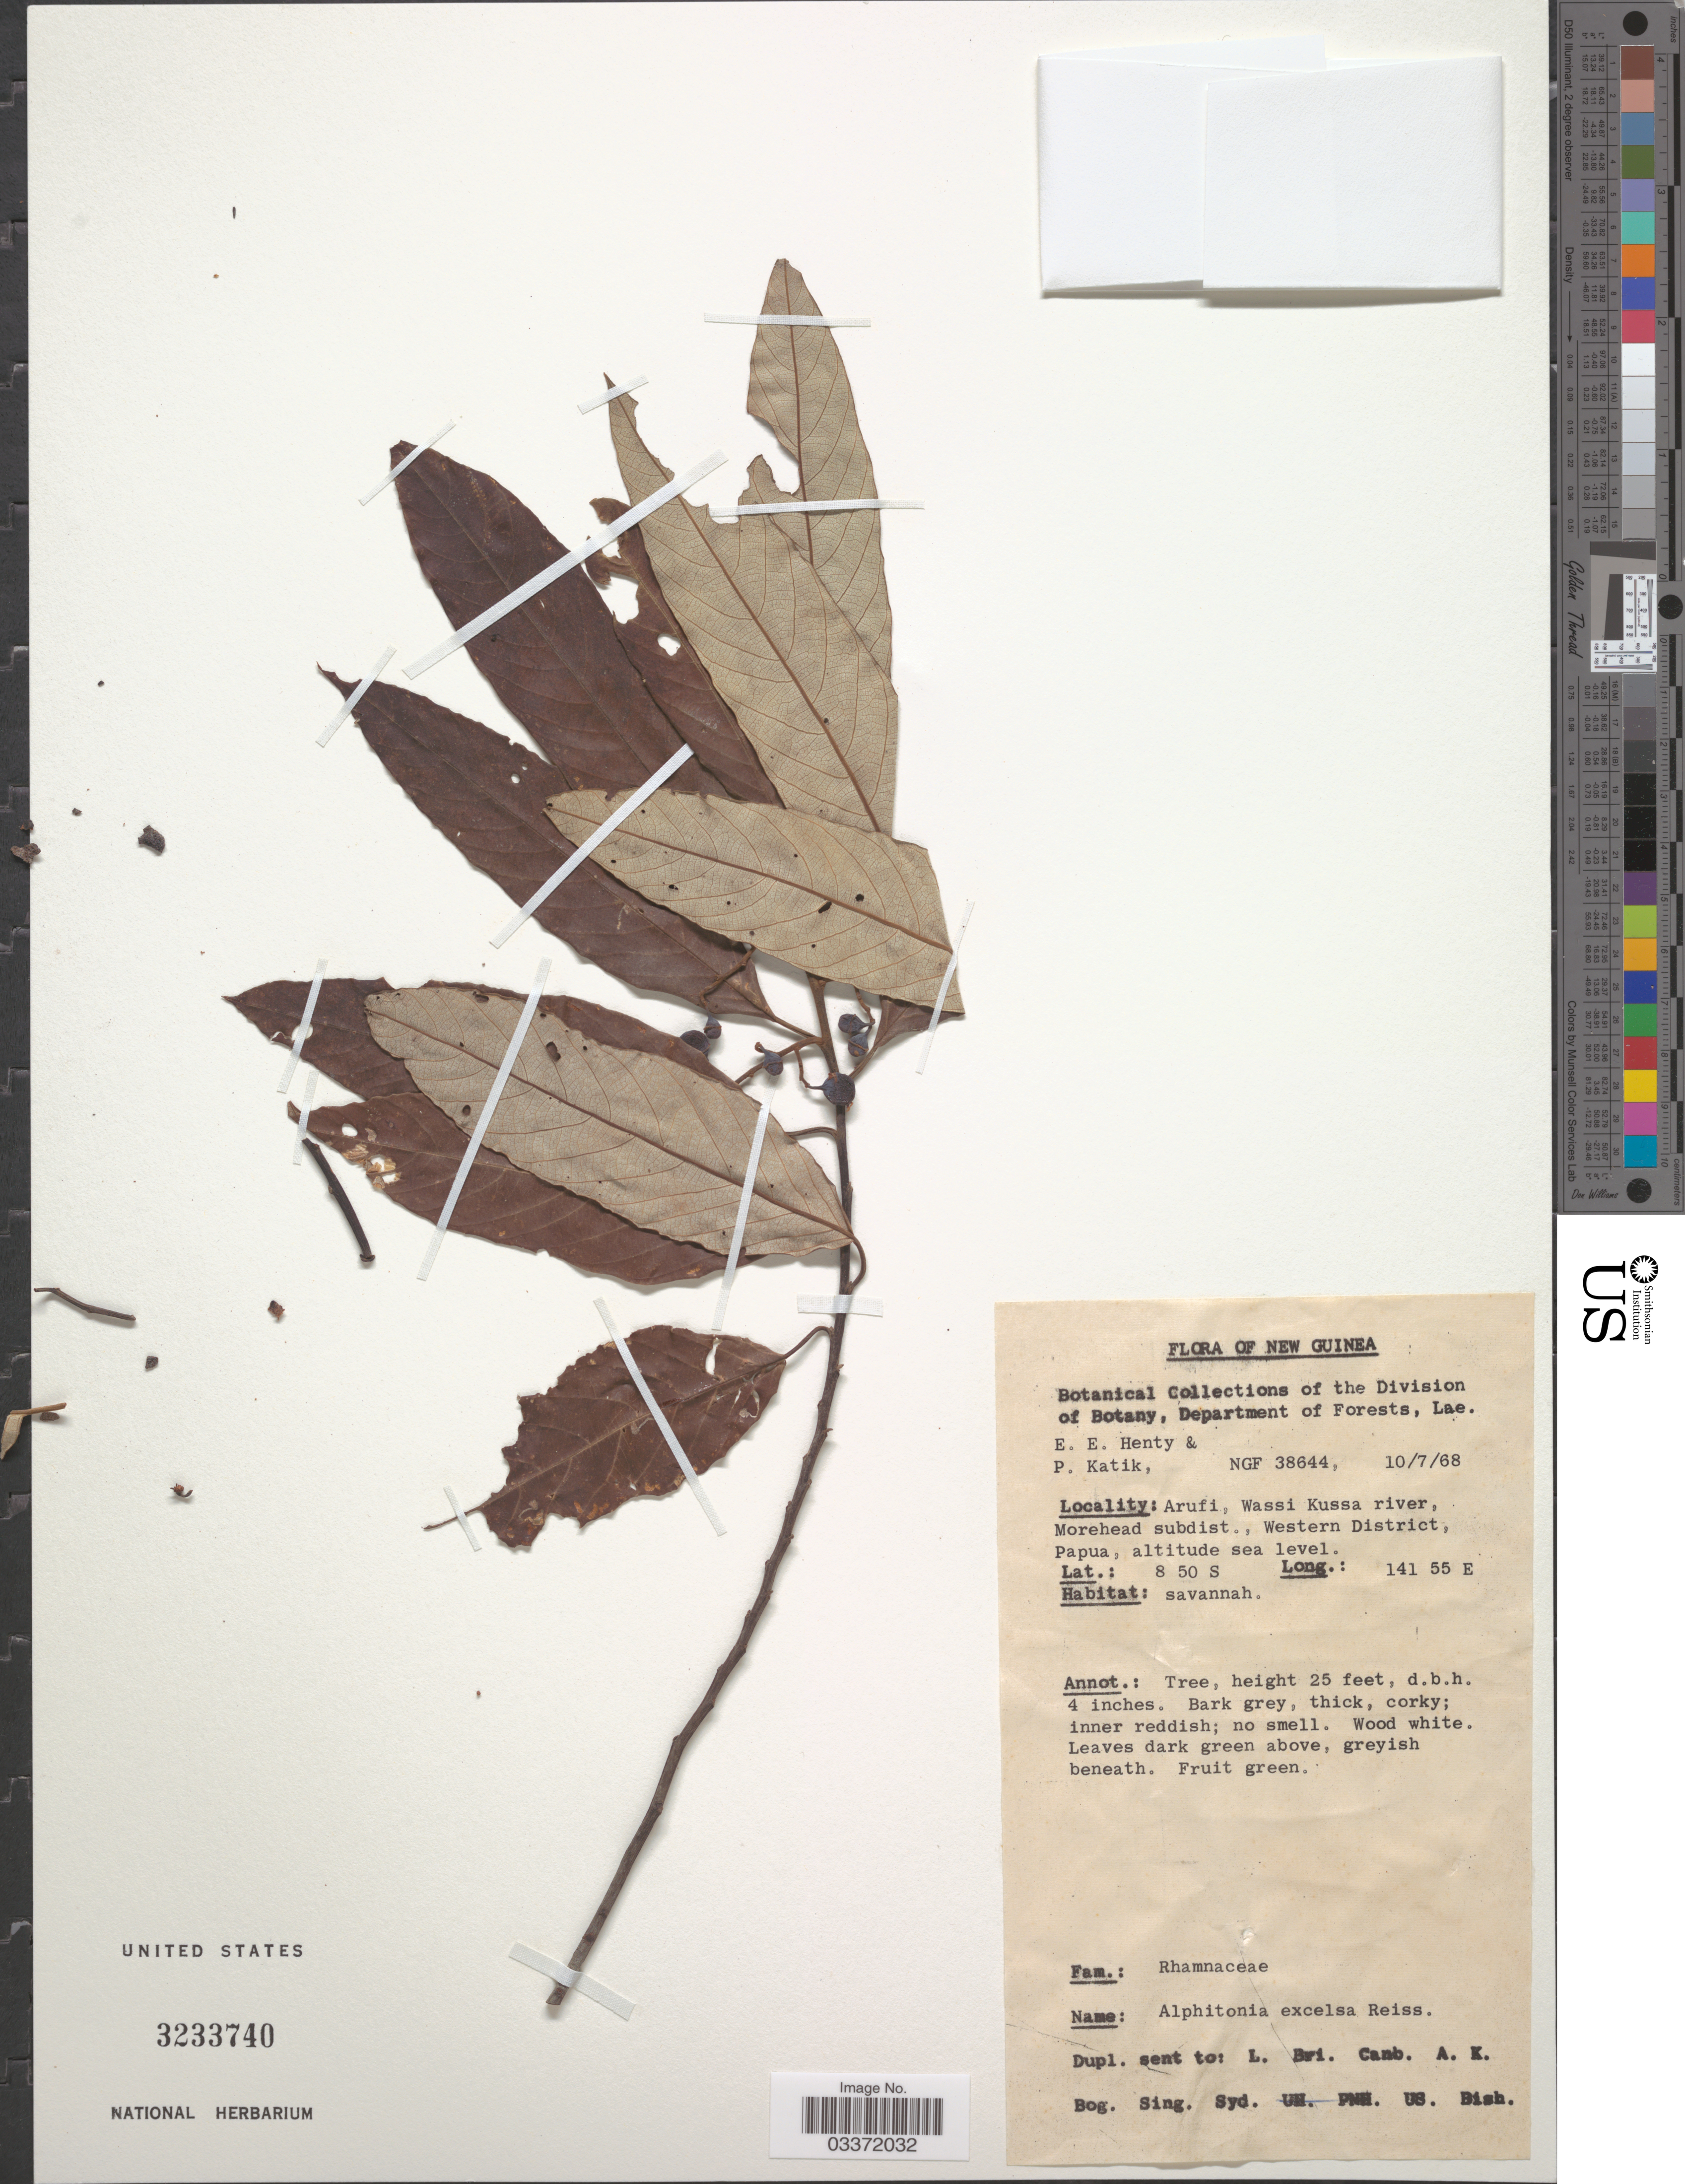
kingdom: Plantae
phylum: Tracheophyta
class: Magnoliopsida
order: Rosales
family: Rhamnaceae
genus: Alphitonia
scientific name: Alphitonia excelsa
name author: Reissek ex Endl.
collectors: E. Henty & P. Katik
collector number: NGF 38644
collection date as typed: Transcribed d/m/y: 10/7/68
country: Papua New Guinea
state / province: Manus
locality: New Guinea. Arufi, Wassi Kussa river, Morehead subdist., Western District, Papua.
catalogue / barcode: US 3233740